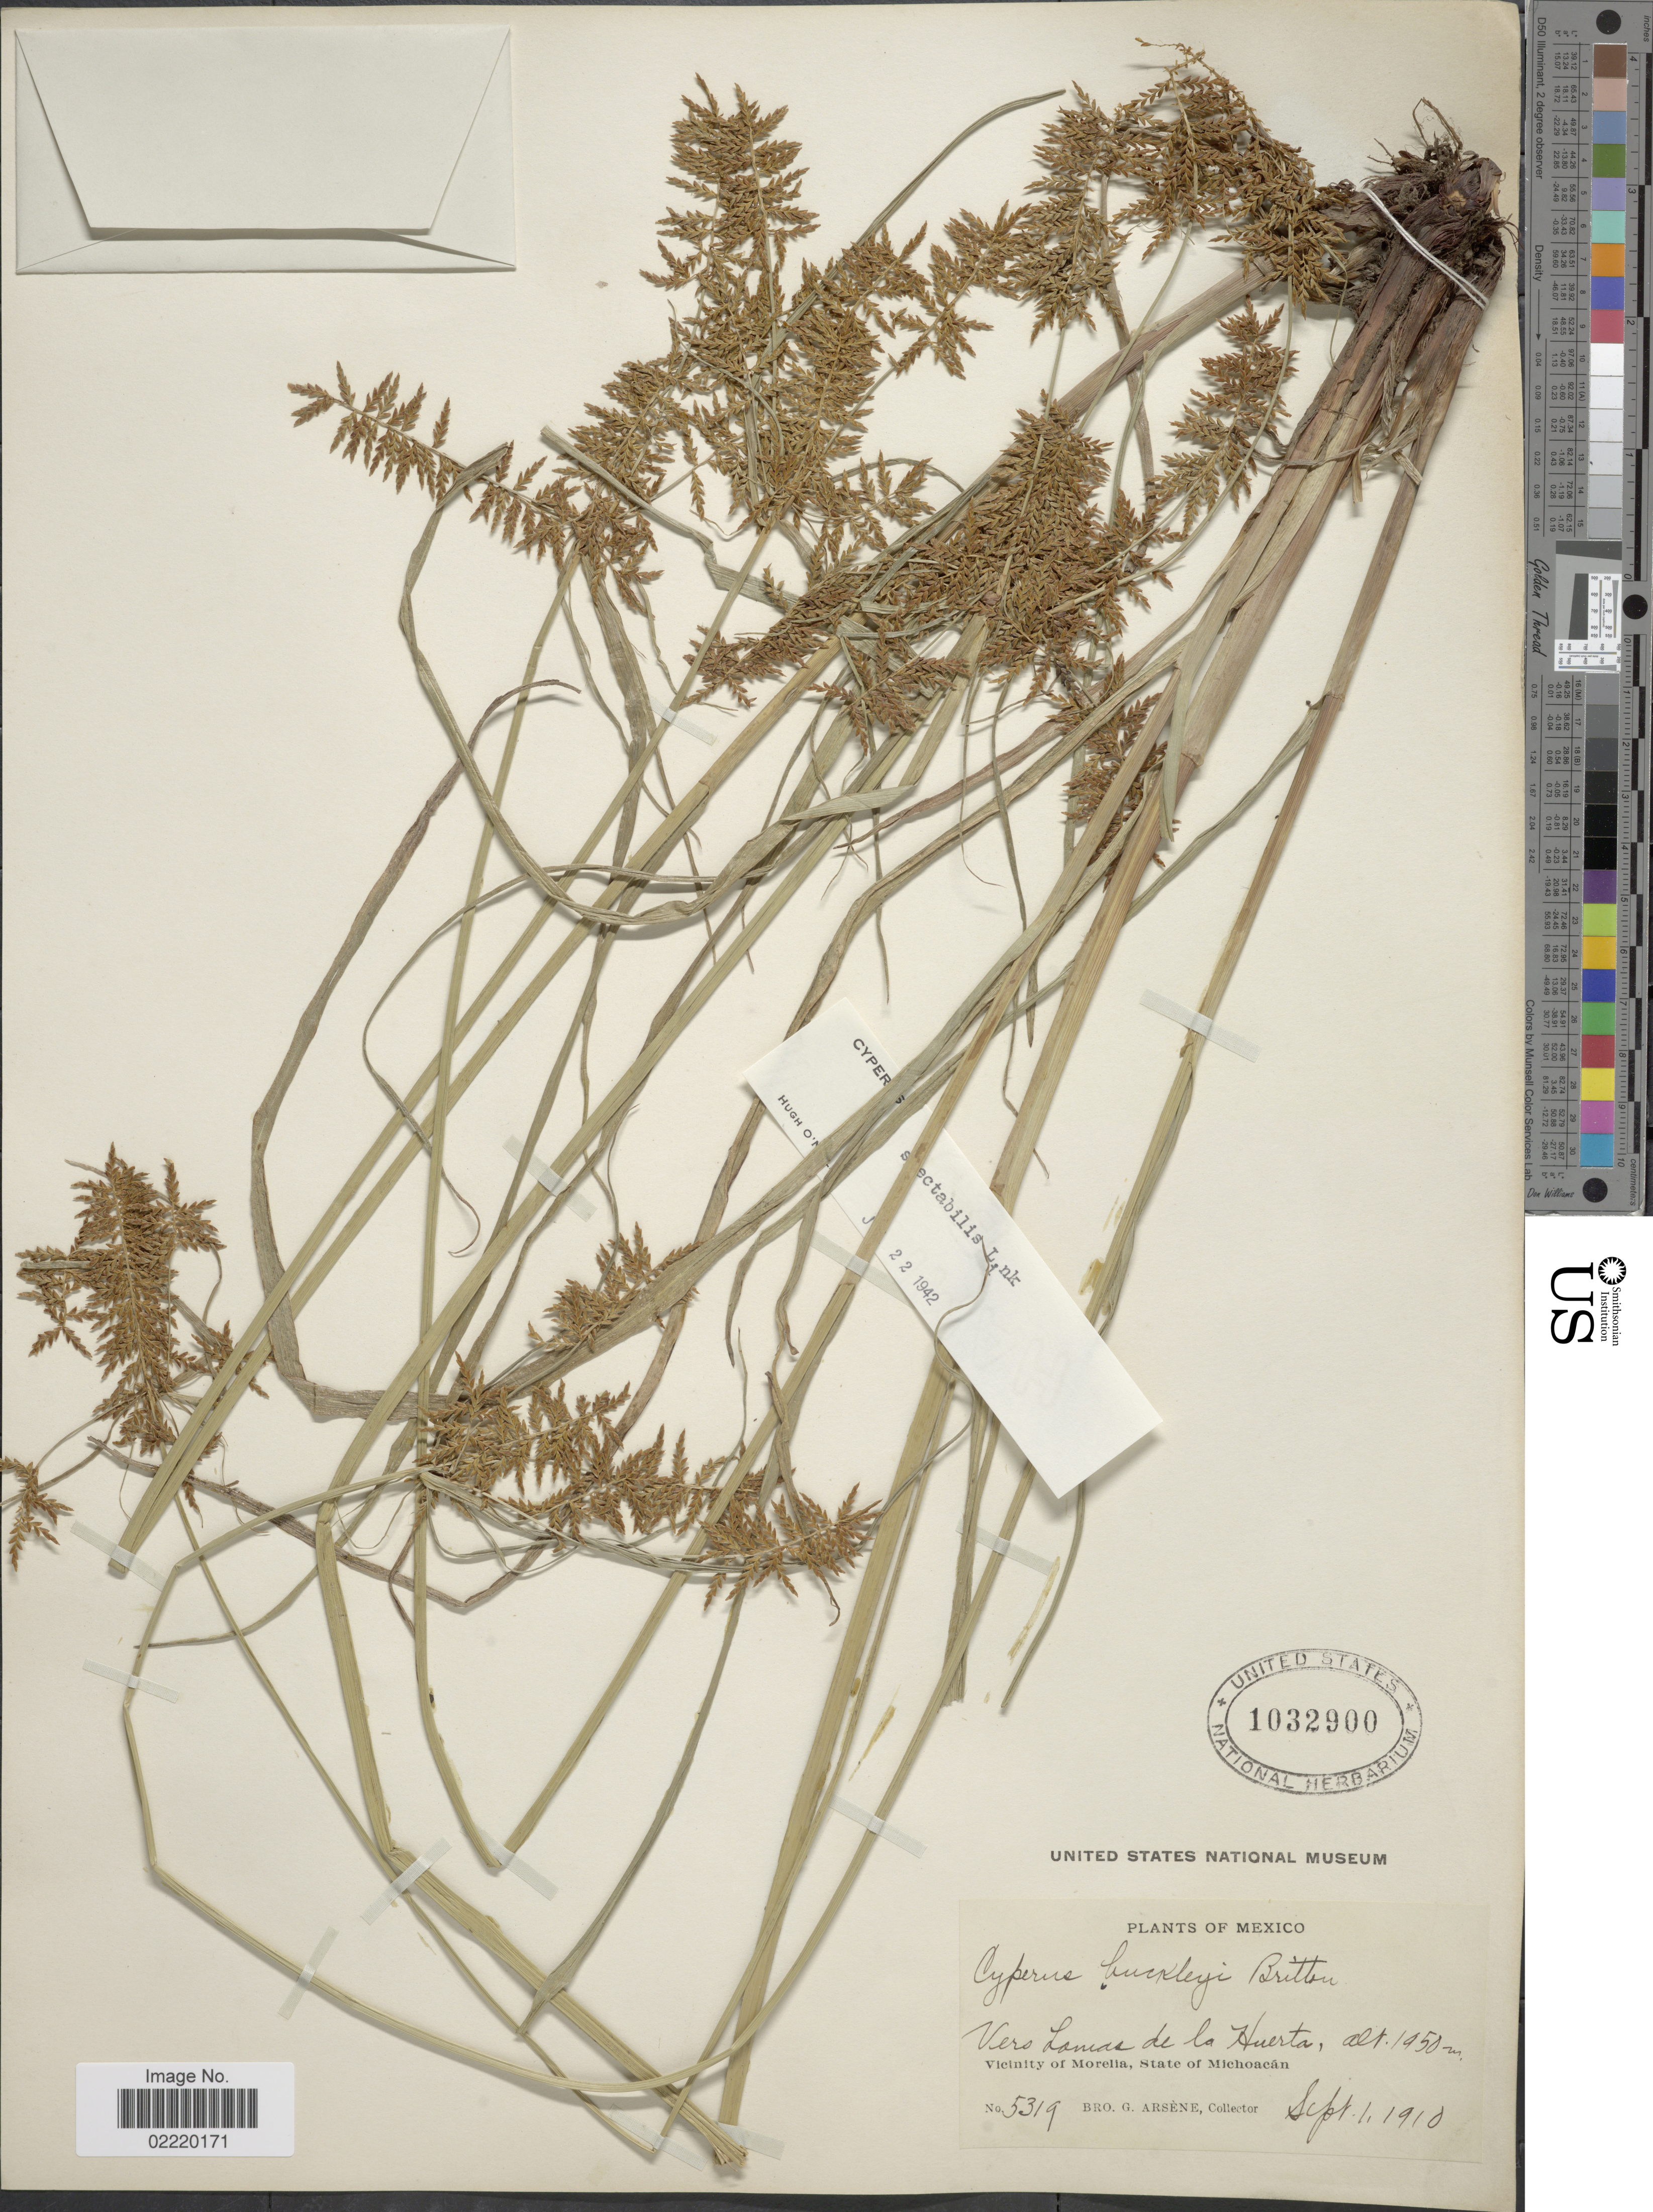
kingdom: Plantae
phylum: Tracheophyta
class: Liliopsida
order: Poales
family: Cyperaceae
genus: Cyperus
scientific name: Cyperus spectabilis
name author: Link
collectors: Bro. G. Arsène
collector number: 5319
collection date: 1910-09-01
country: Mexico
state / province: Michoacán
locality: Vers Lomas de la Huerta, Vicinity of Morelia.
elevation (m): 1950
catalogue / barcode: US 1032900